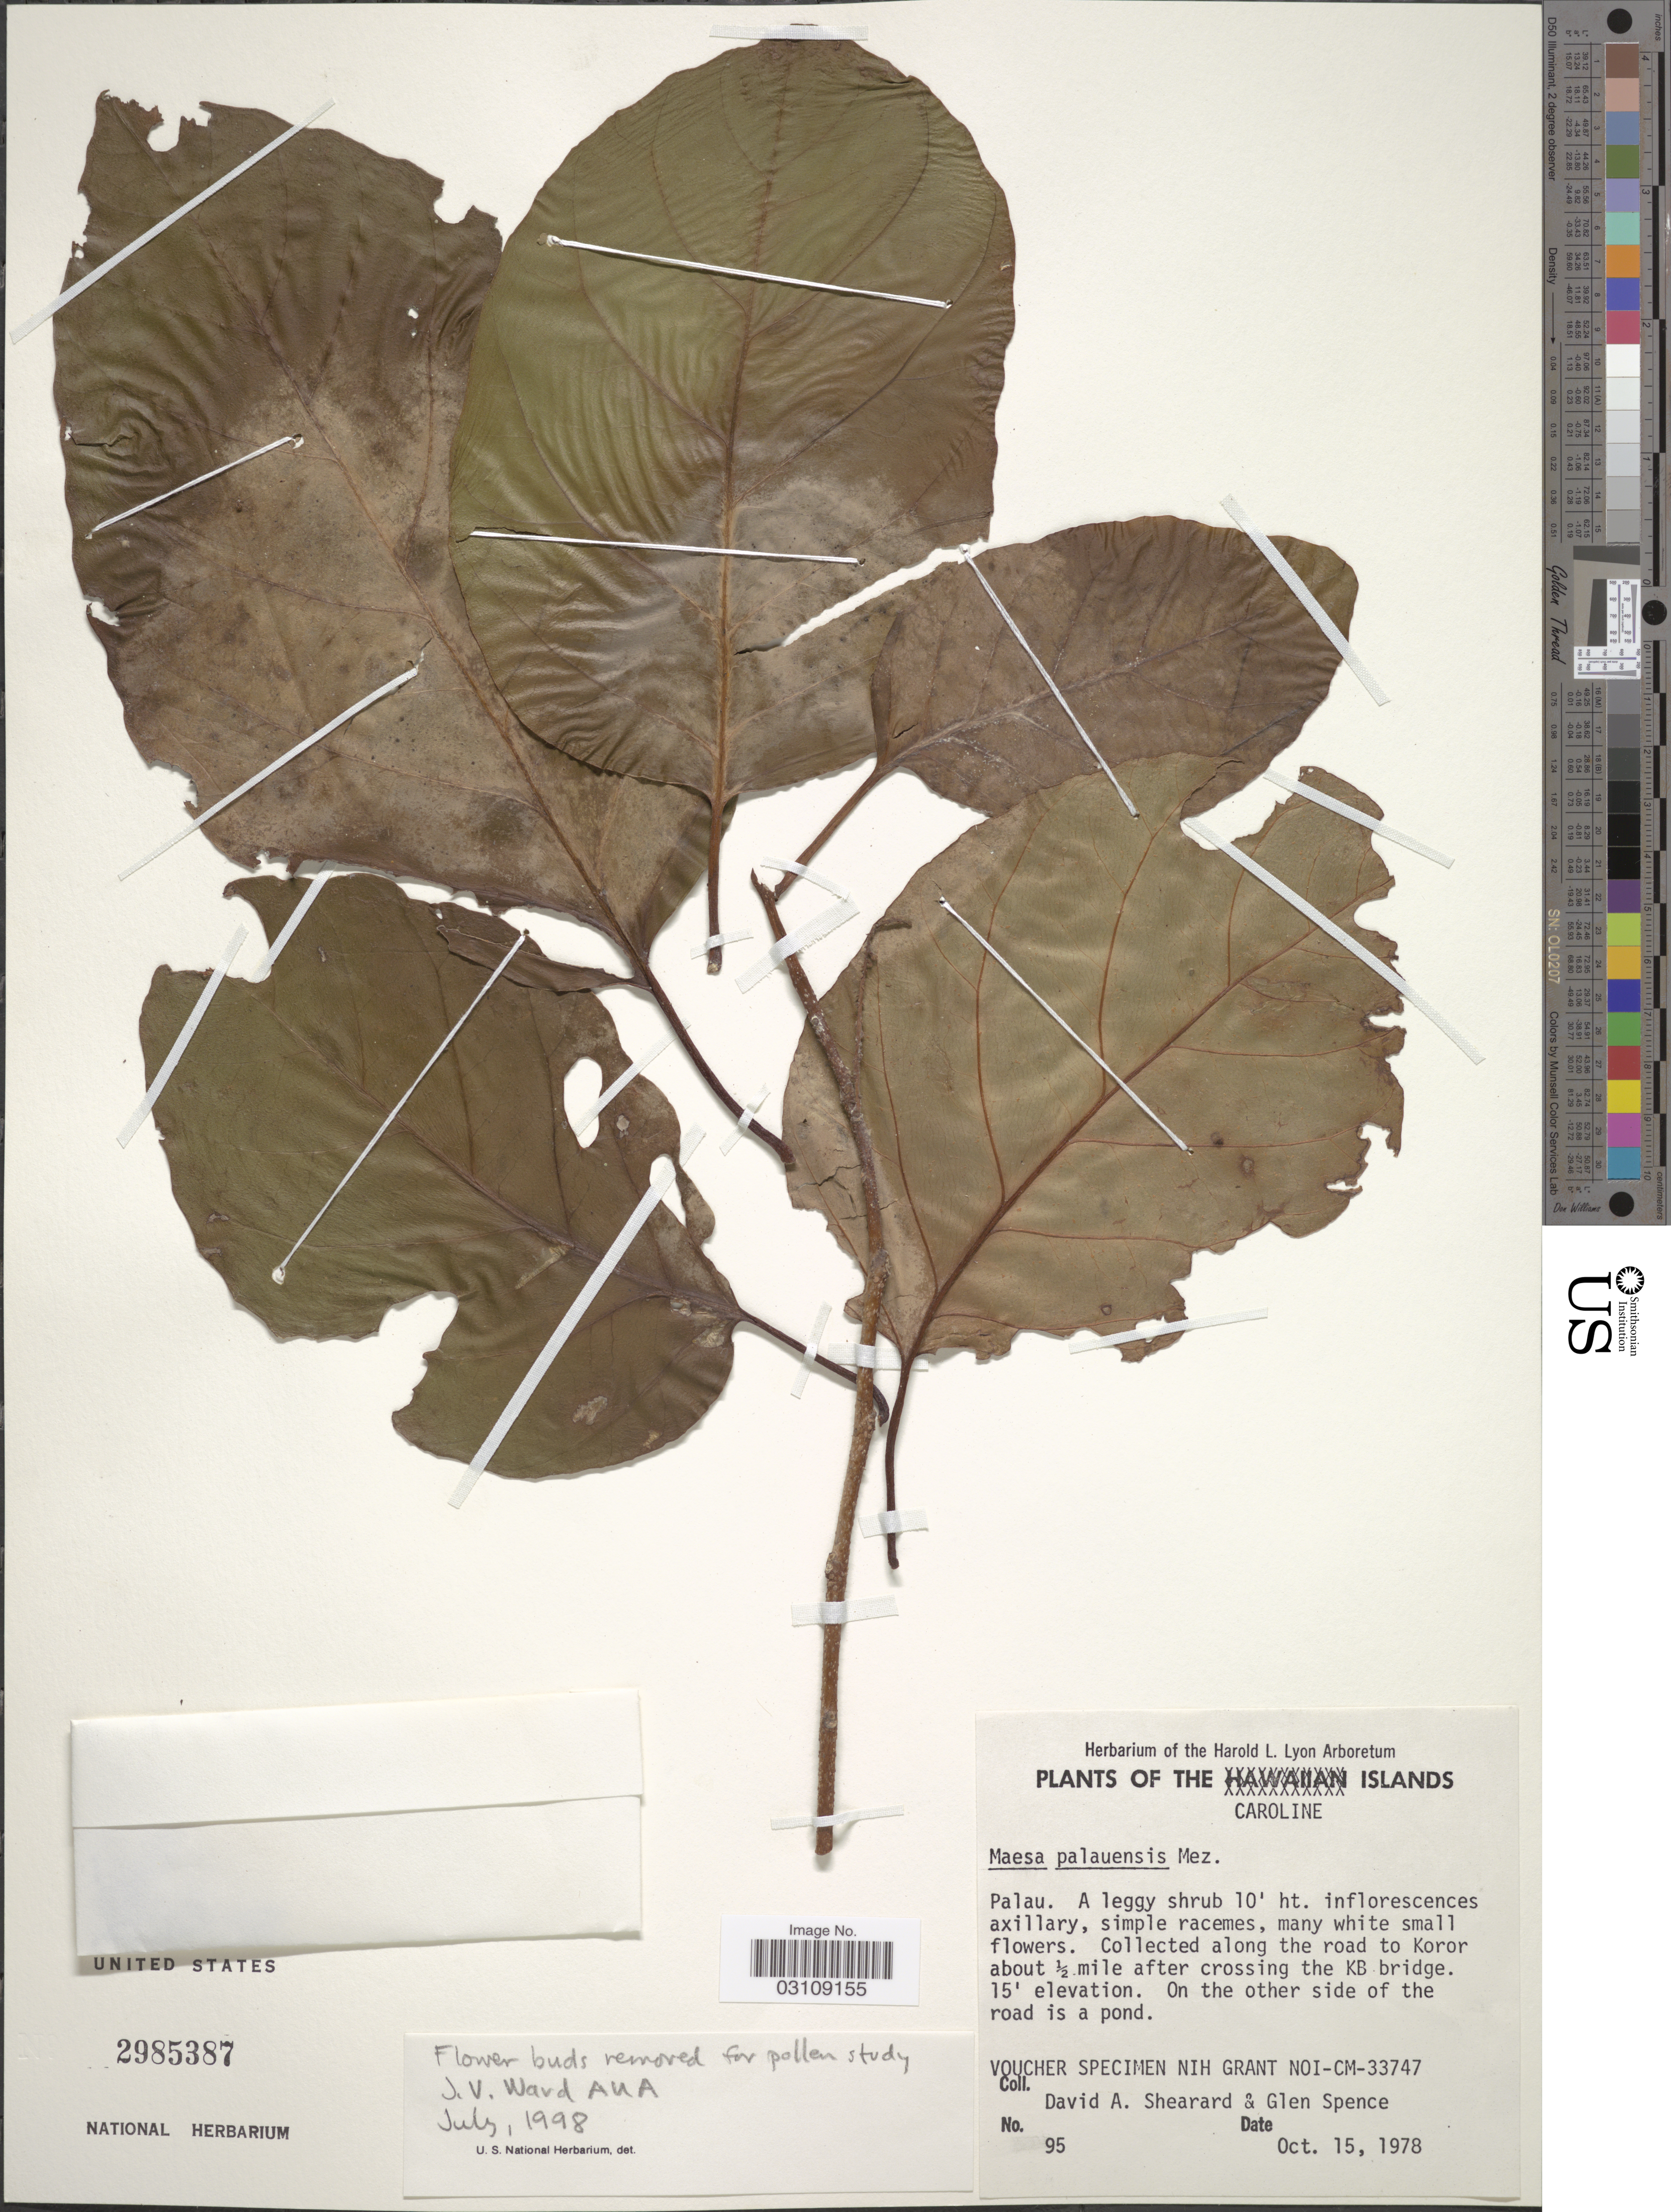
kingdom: Plantae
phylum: Tracheophyta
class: Magnoliopsida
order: Ericales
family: Primulaceae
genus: Maesa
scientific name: Maesa palauensis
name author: Mez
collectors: D. Shearard & G. Spence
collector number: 95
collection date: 1978-10-15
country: Palau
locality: The Caroline Islands, Palau. along the road to Koror about ½mile after crossing the KB bridge.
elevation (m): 5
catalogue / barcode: US 2985387